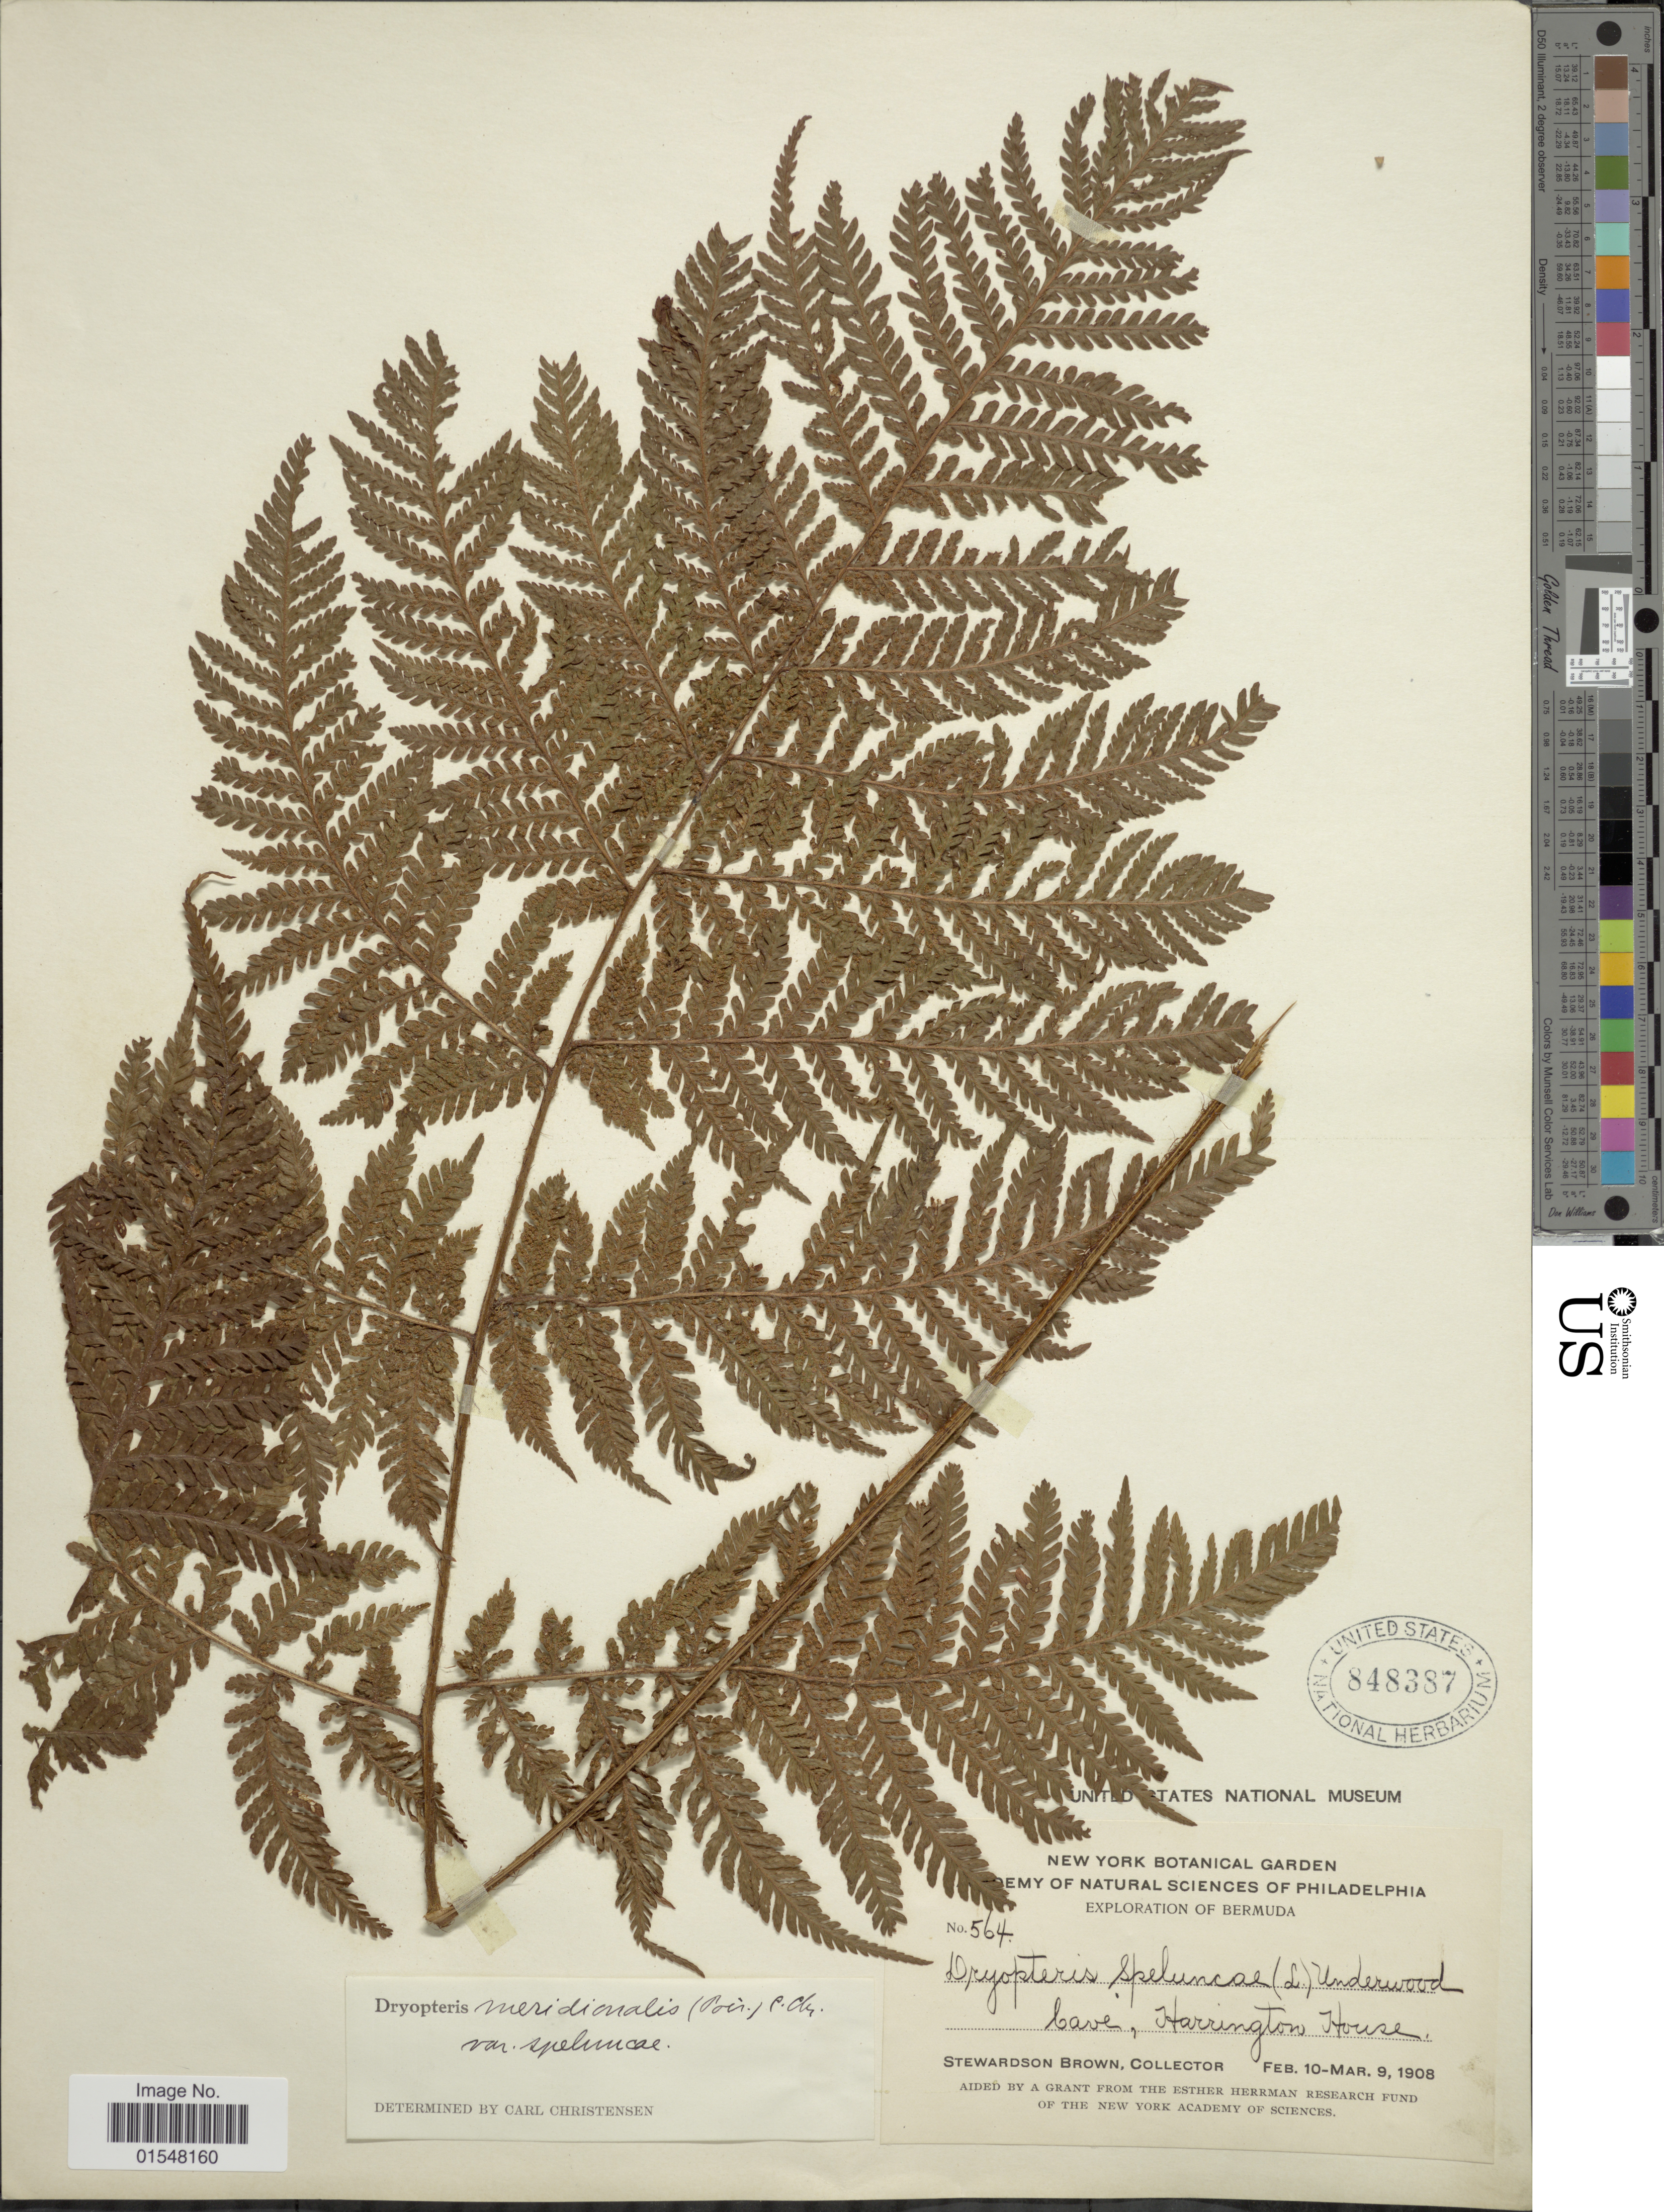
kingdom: Plantae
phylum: Tracheophyta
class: Polypodiopsida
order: Polypodiales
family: Dryopteridaceae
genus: Ctenitis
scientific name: Ctenitis meridionalis var. speluncae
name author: (C. Chr.) K.U. Kramer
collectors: S. Brown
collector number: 564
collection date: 1908-02-10/1908-03-09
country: Bermuda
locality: Cave, harrington House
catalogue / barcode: US 848387